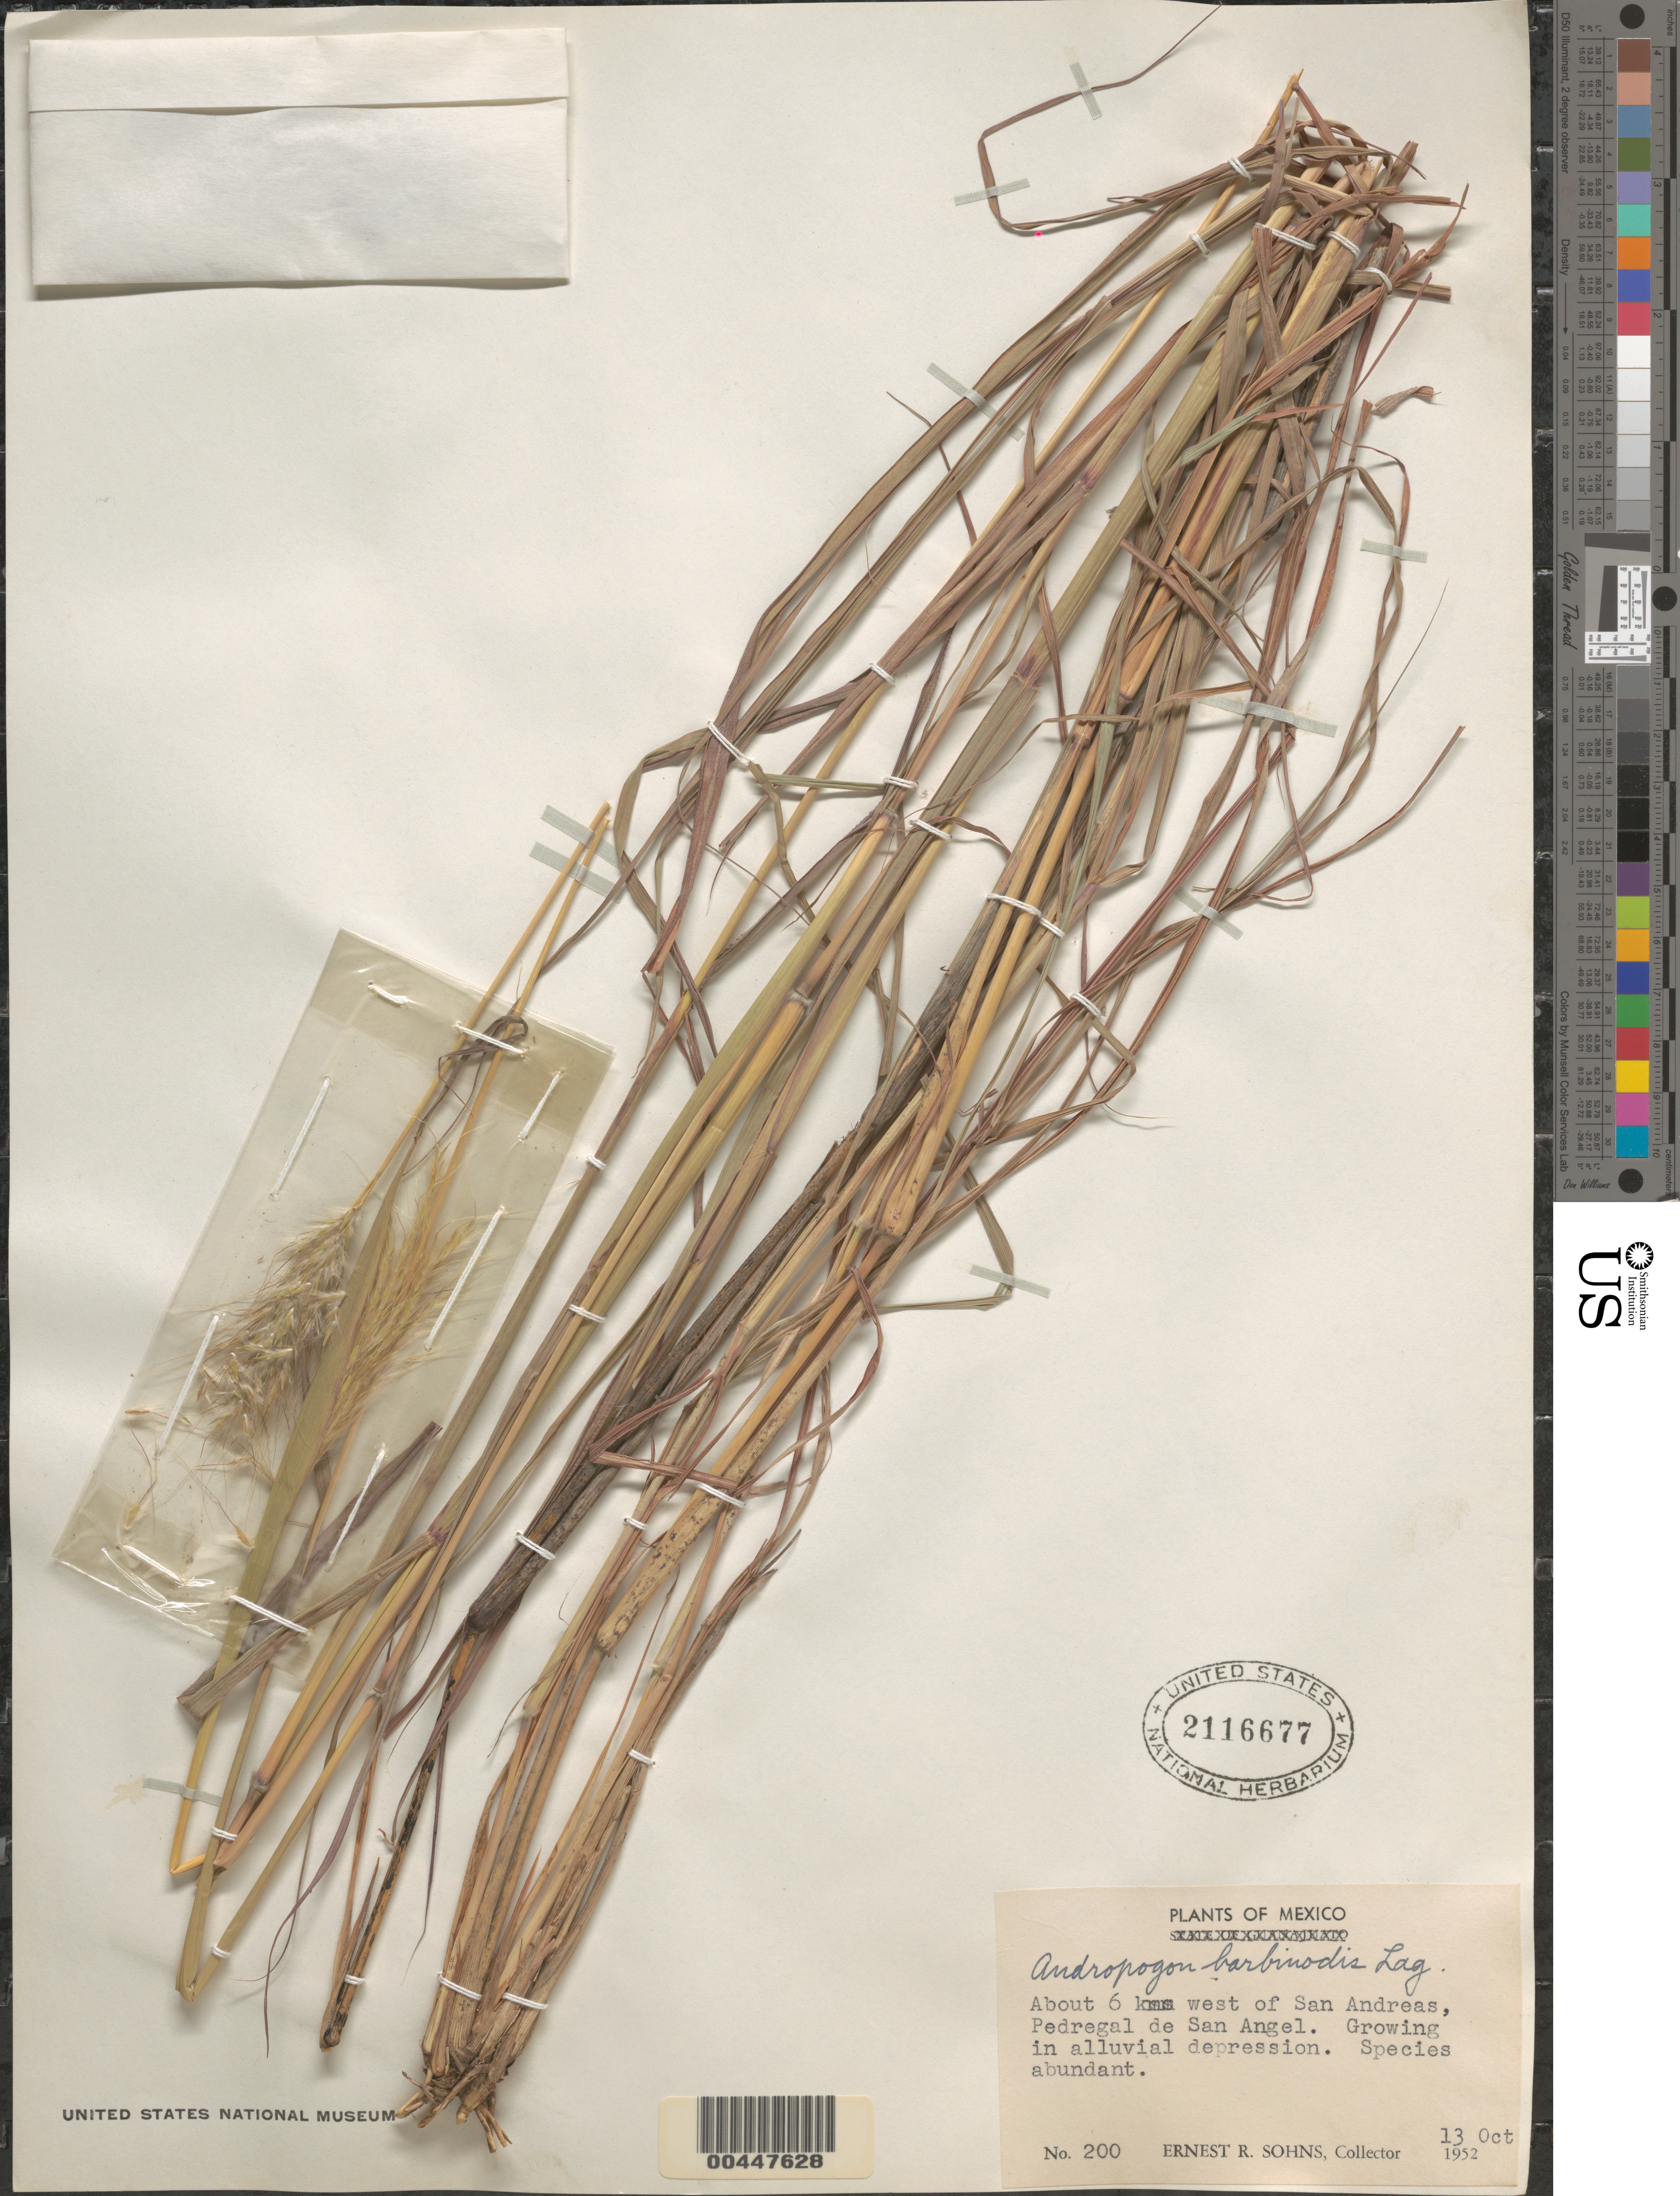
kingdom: Plantae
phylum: Tracheophyta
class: Liliopsida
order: Poales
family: Poaceae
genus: Andropogon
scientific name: Andropogon barbinodis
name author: Lag.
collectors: E. R. Sohns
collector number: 200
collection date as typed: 13 Oct 1952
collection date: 1952-10-13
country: Mexico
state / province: Distrito Federal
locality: About 6 km W of San Andreas, Pedregal de San Angel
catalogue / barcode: US 2116677